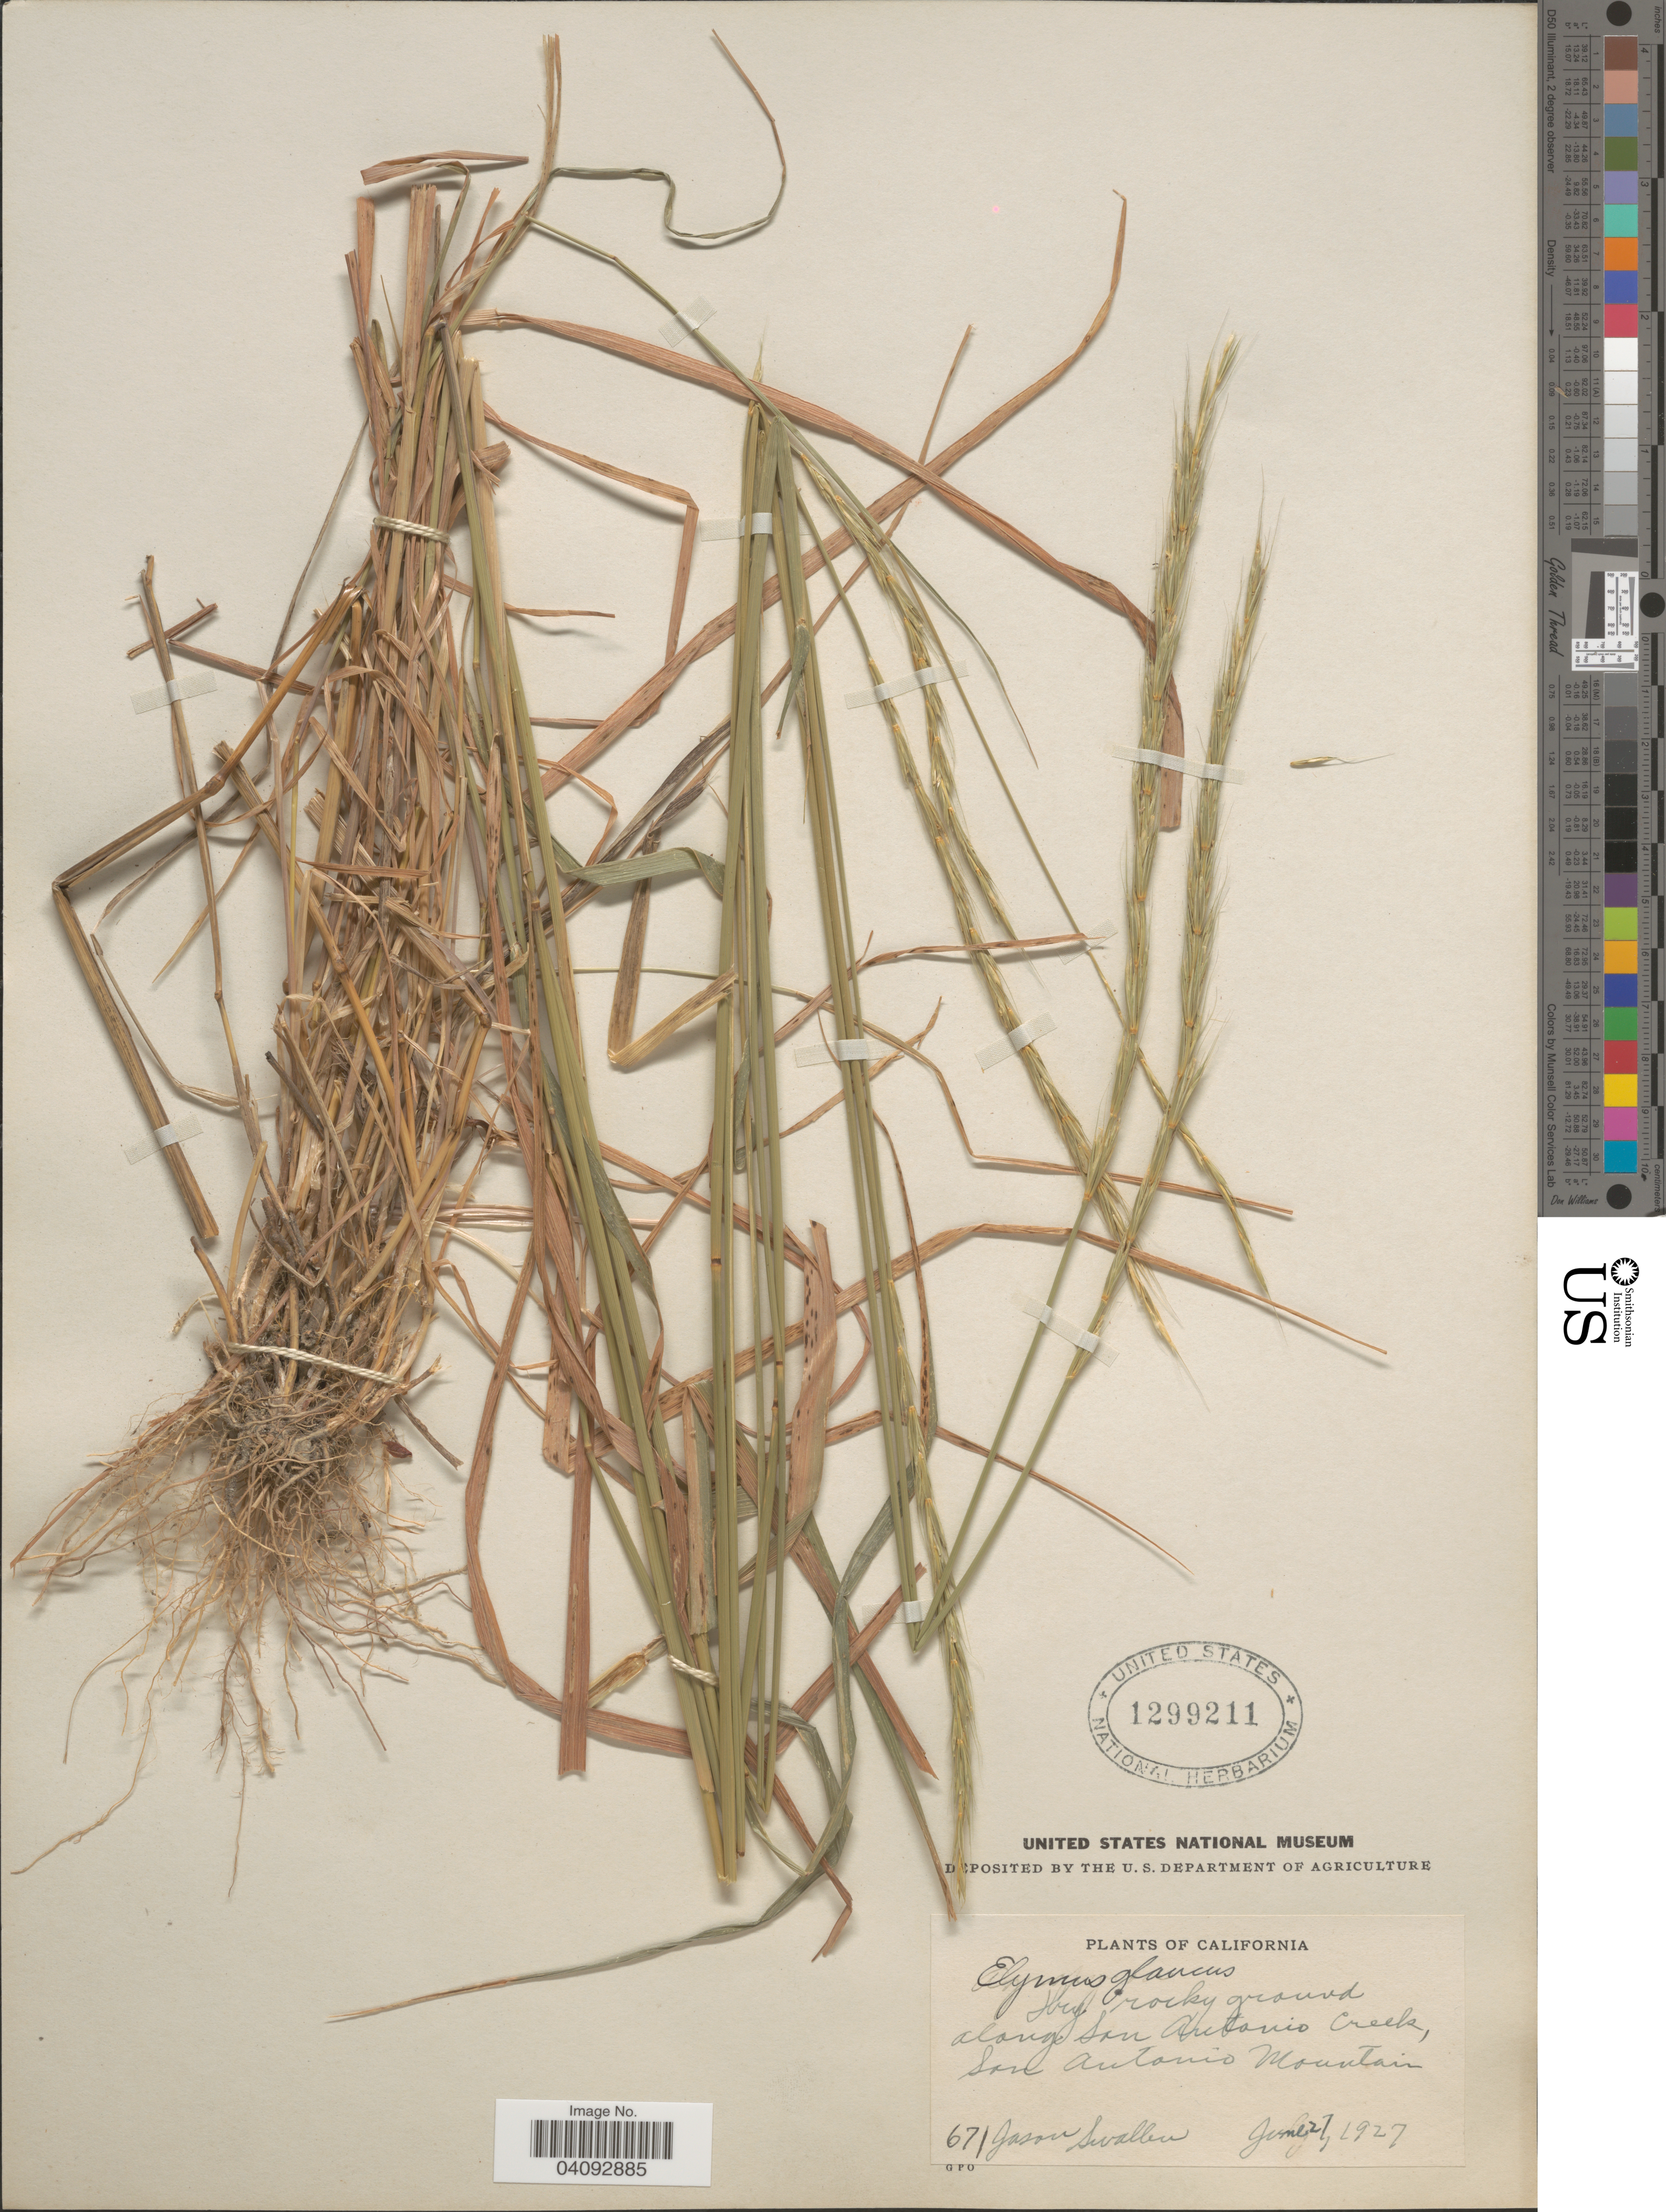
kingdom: Plantae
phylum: Tracheophyta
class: Liliopsida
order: Poales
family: Poaceae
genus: Elymus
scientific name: Elymus glaucus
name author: Buckley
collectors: J. R. Swallen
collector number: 671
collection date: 1927-06-21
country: United States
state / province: California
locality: Dry rocks ground along San Antonio Creek, San Antonio Mountain.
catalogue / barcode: US 1299211